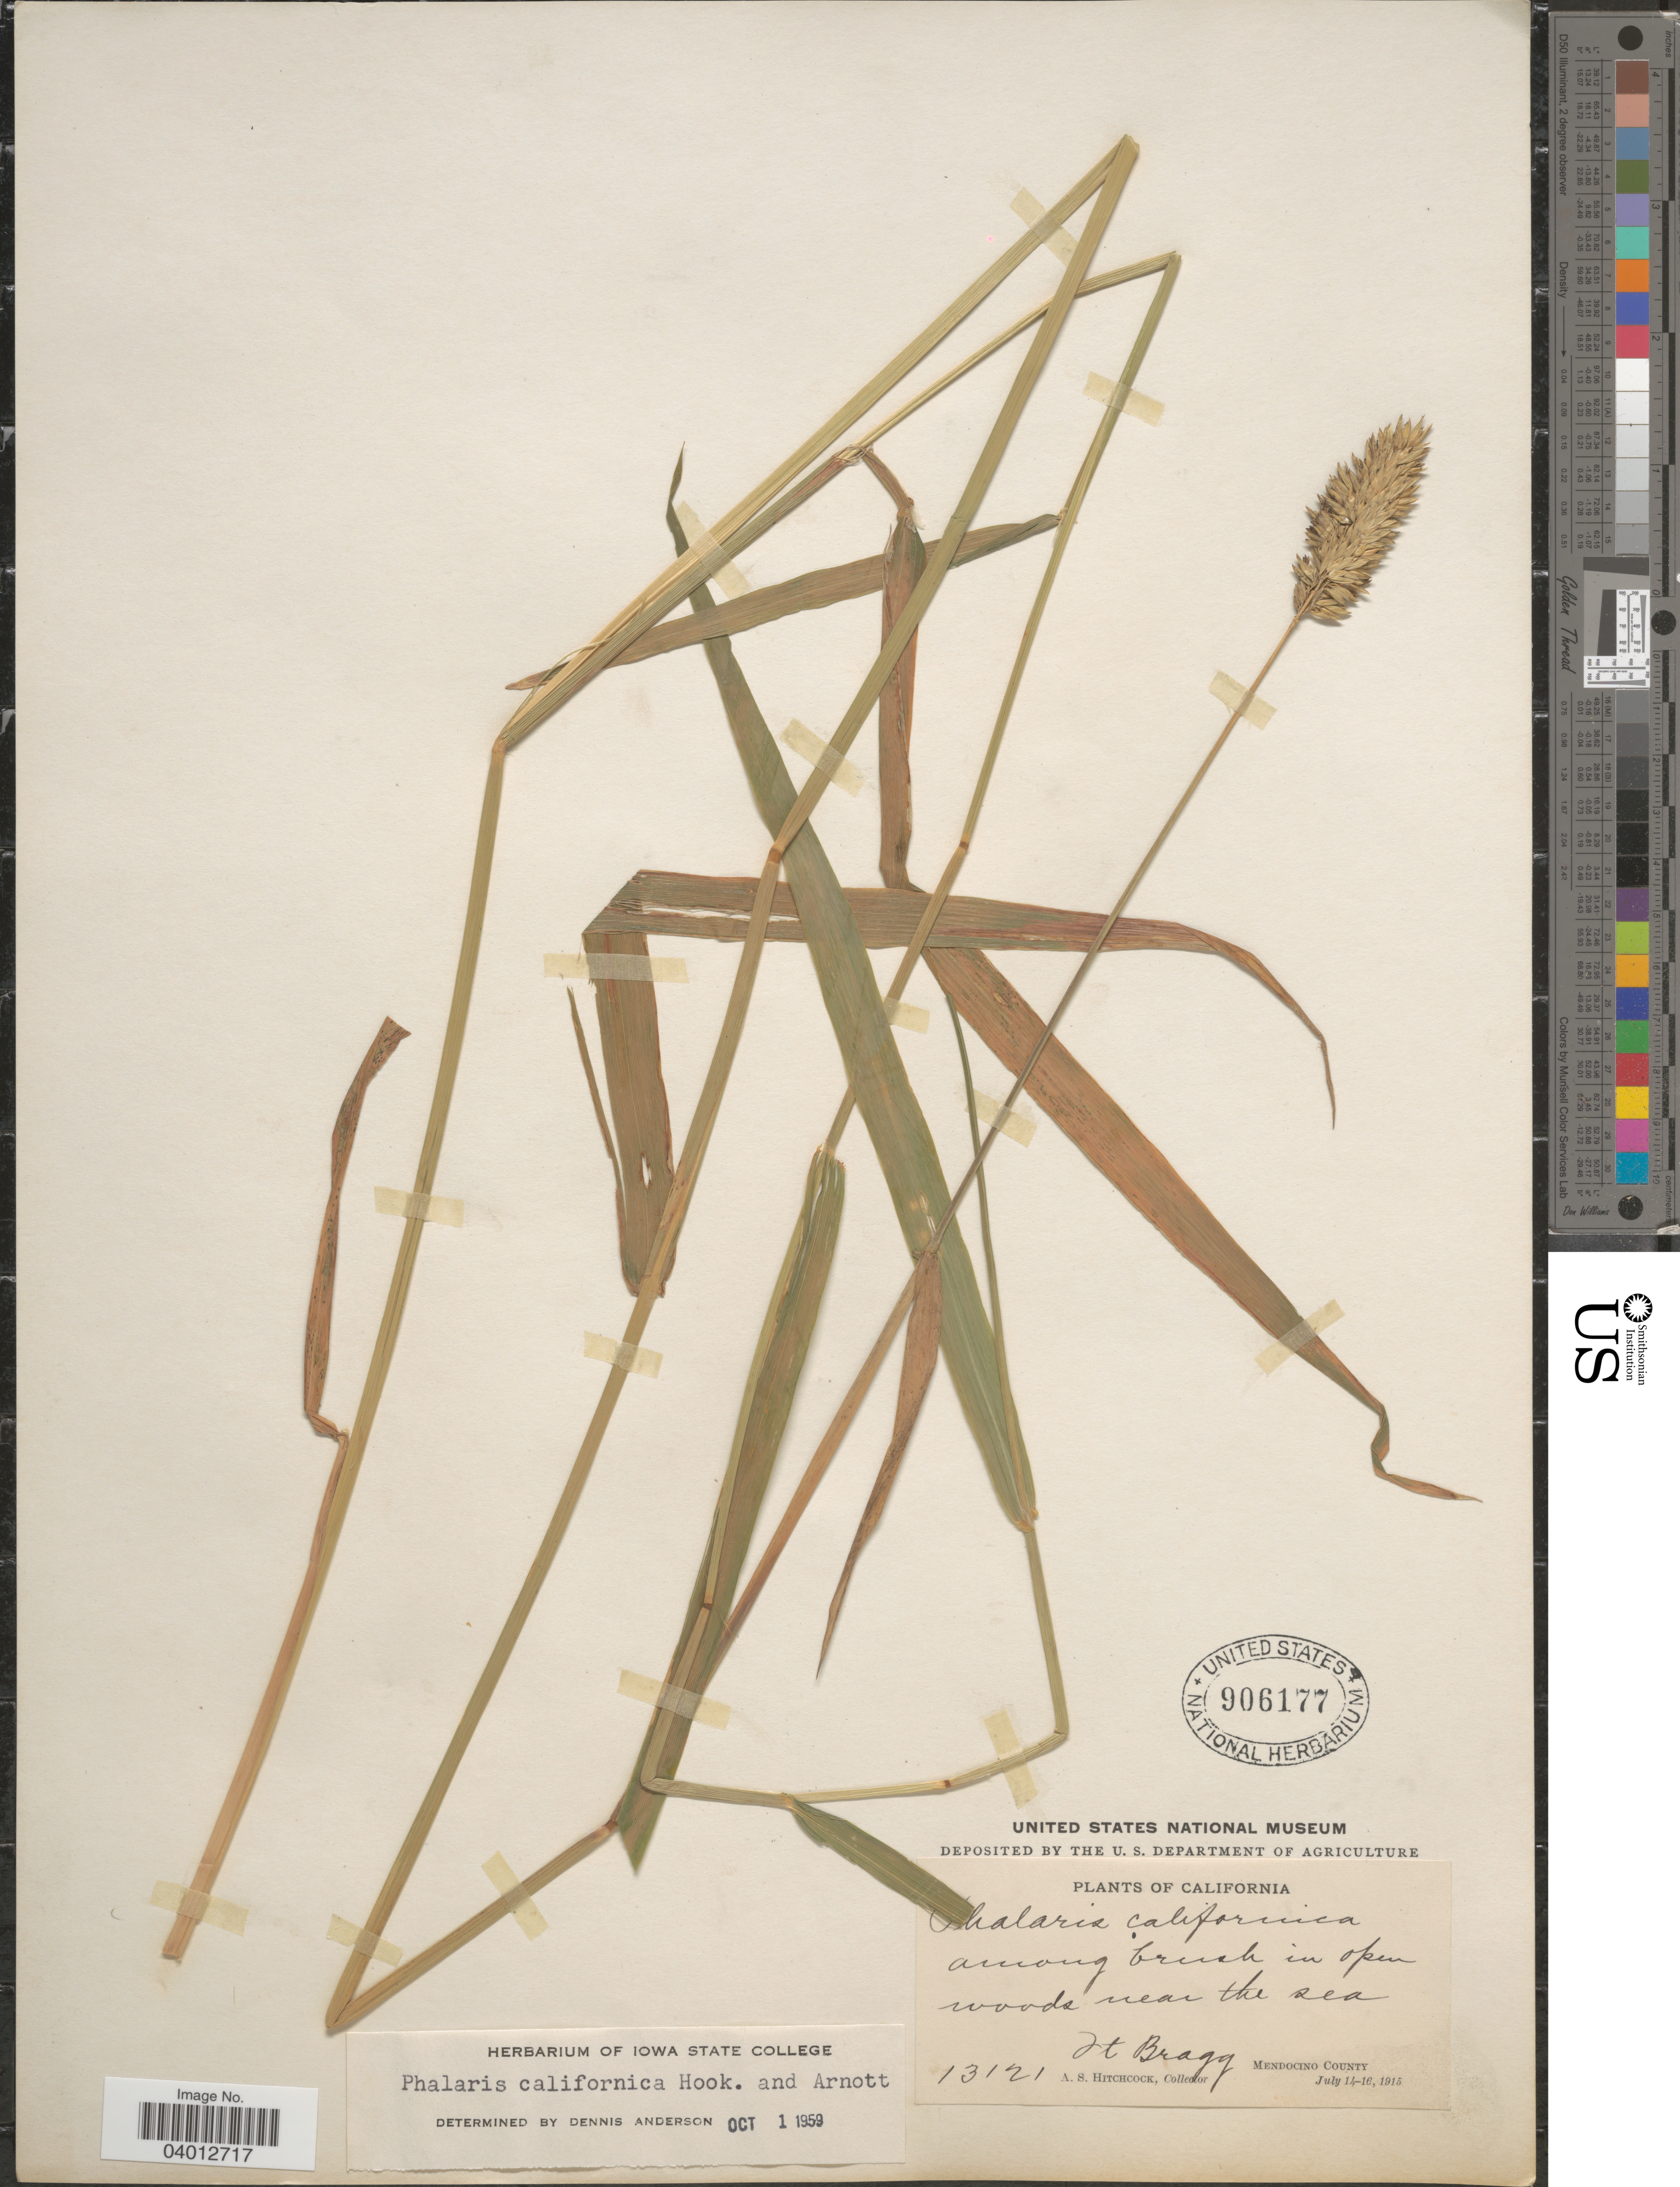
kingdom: Plantae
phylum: Tracheophyta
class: Liliopsida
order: Poales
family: Poaceae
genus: Phalaris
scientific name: Phalaris californica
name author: Hook. & Arn.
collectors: A. S. Hitchcock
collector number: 13121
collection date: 1915-07-14/1915-07-16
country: United States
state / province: California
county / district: Mendocino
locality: Near the sea. Ft Bragg. Mendocino County.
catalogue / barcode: US 906177